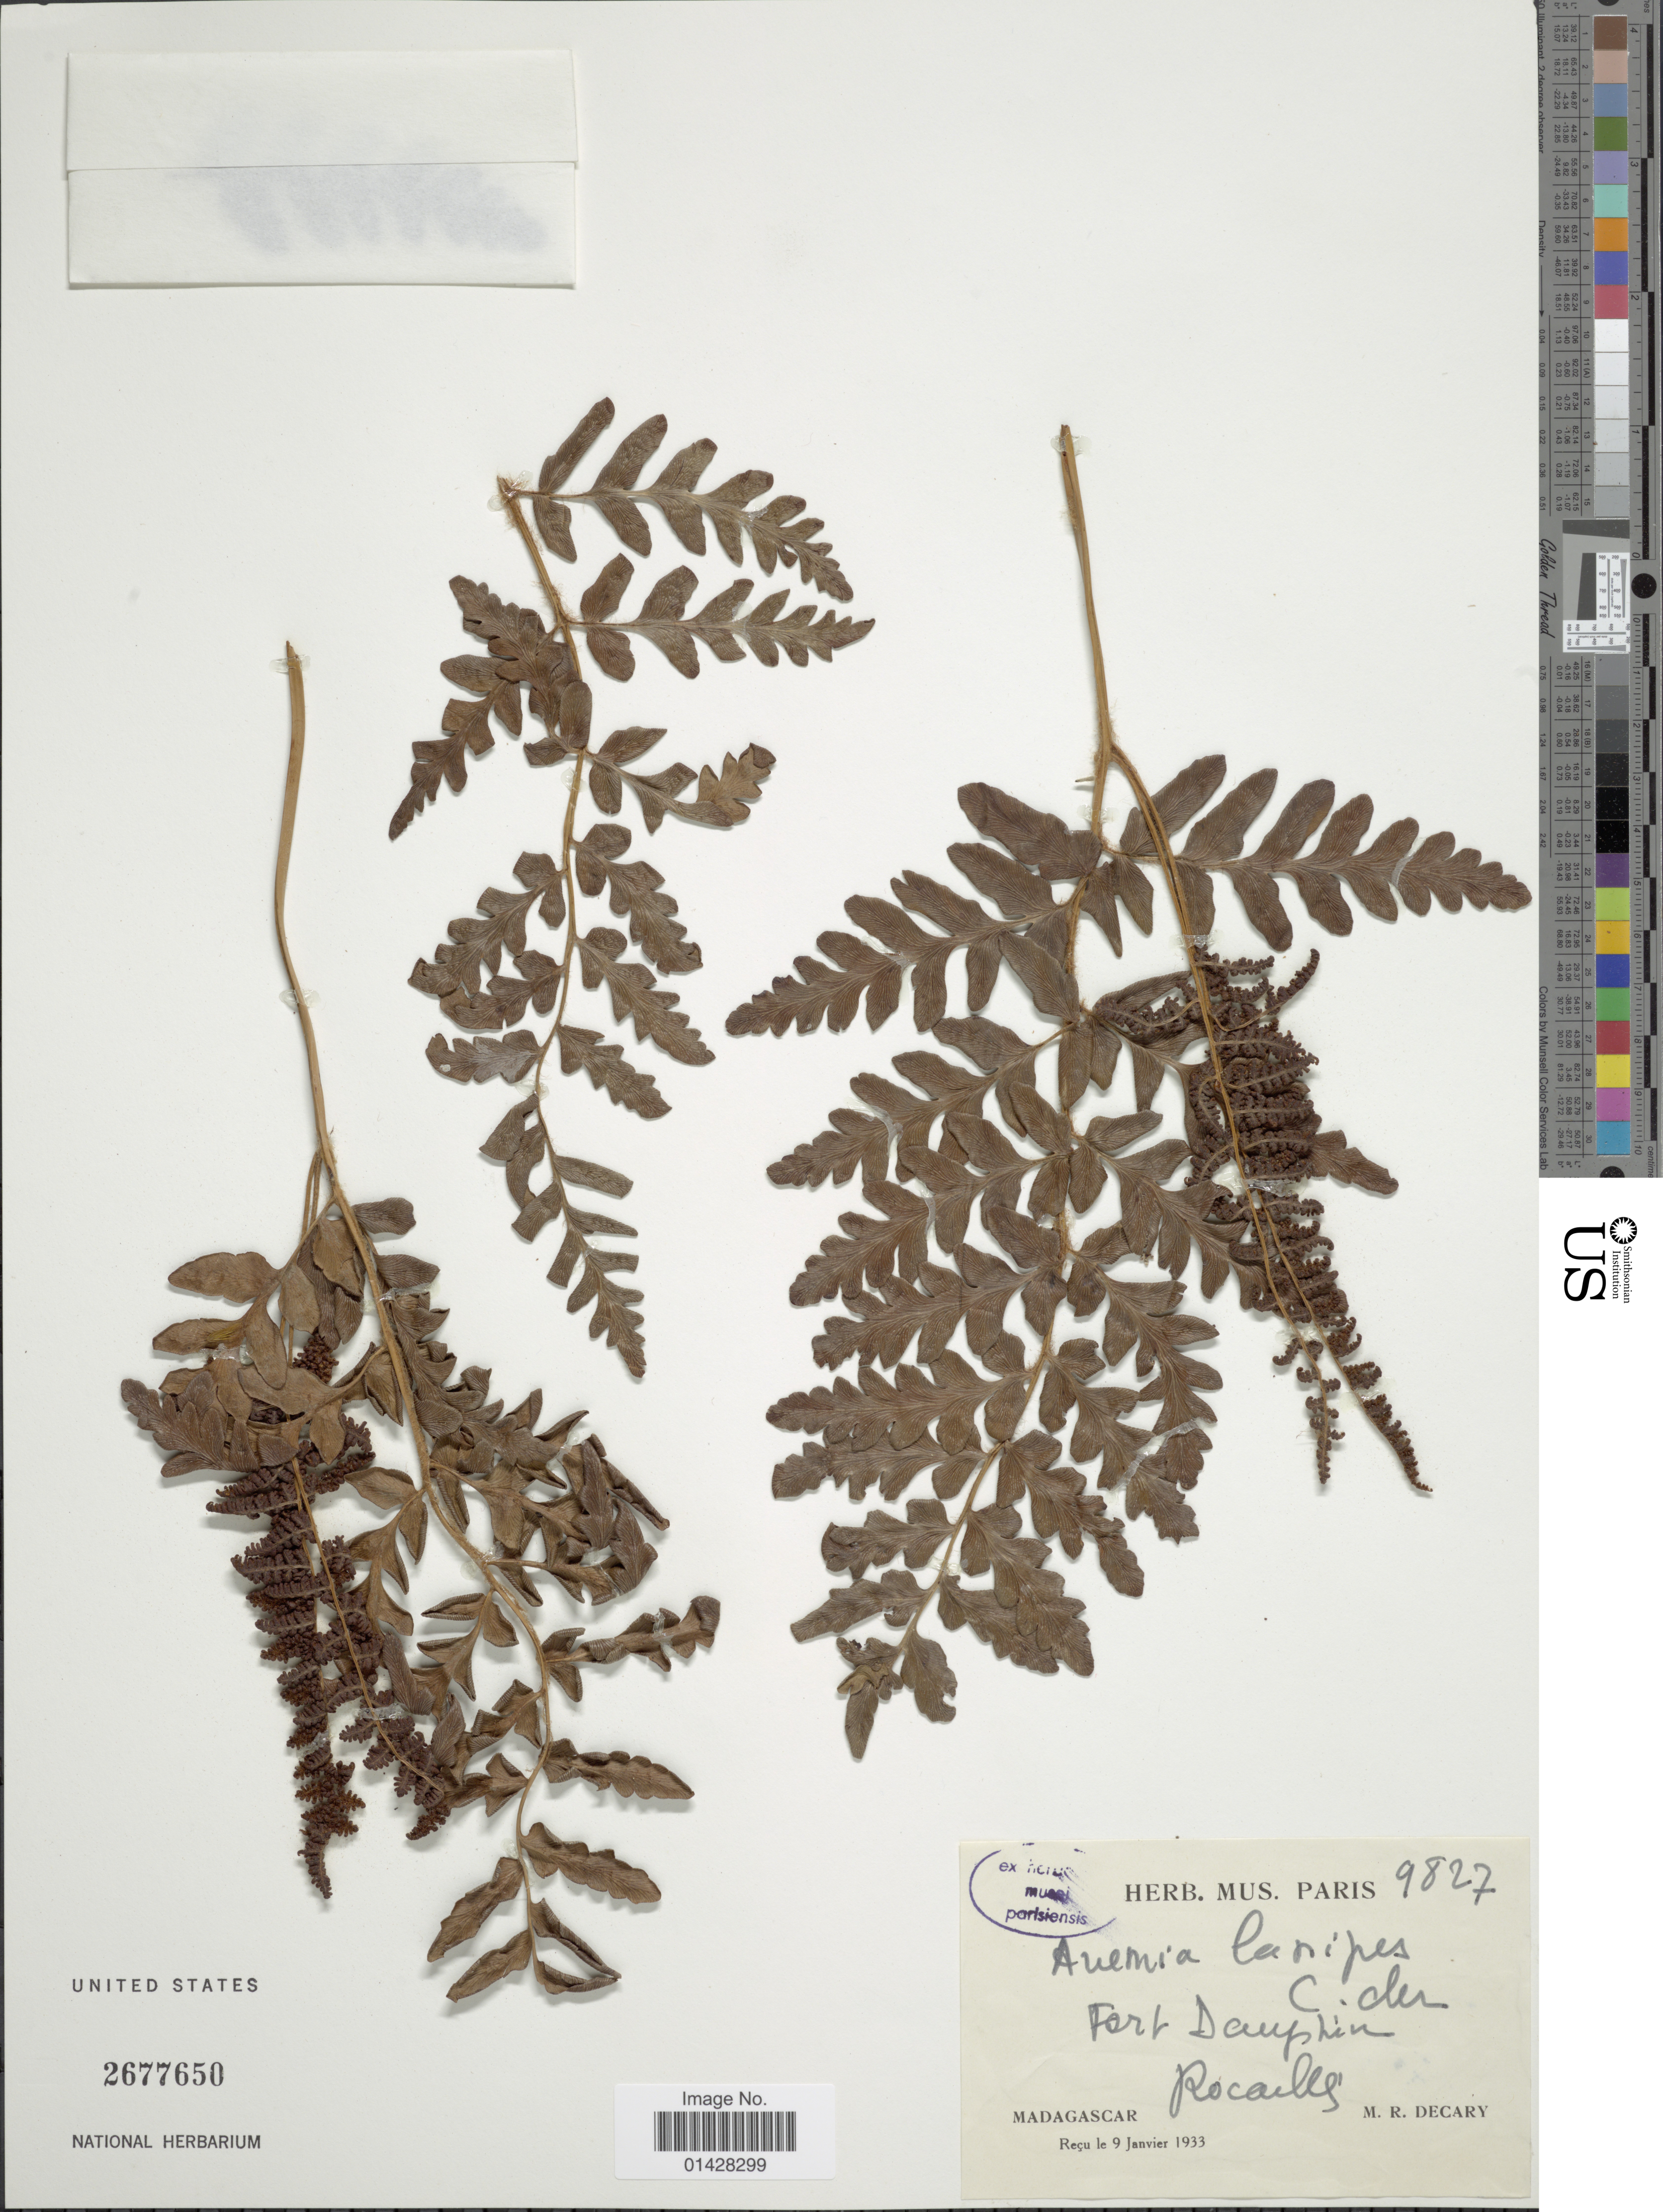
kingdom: Plantae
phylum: Tracheophyta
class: Polypodiopsida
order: Schizaeales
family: Anemiaceae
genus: Anemia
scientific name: Anemia lanipes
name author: C. Chr.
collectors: R. Decary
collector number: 9827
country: Madagascar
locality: Fort Dauphin, Rocailles.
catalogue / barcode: US 2677650